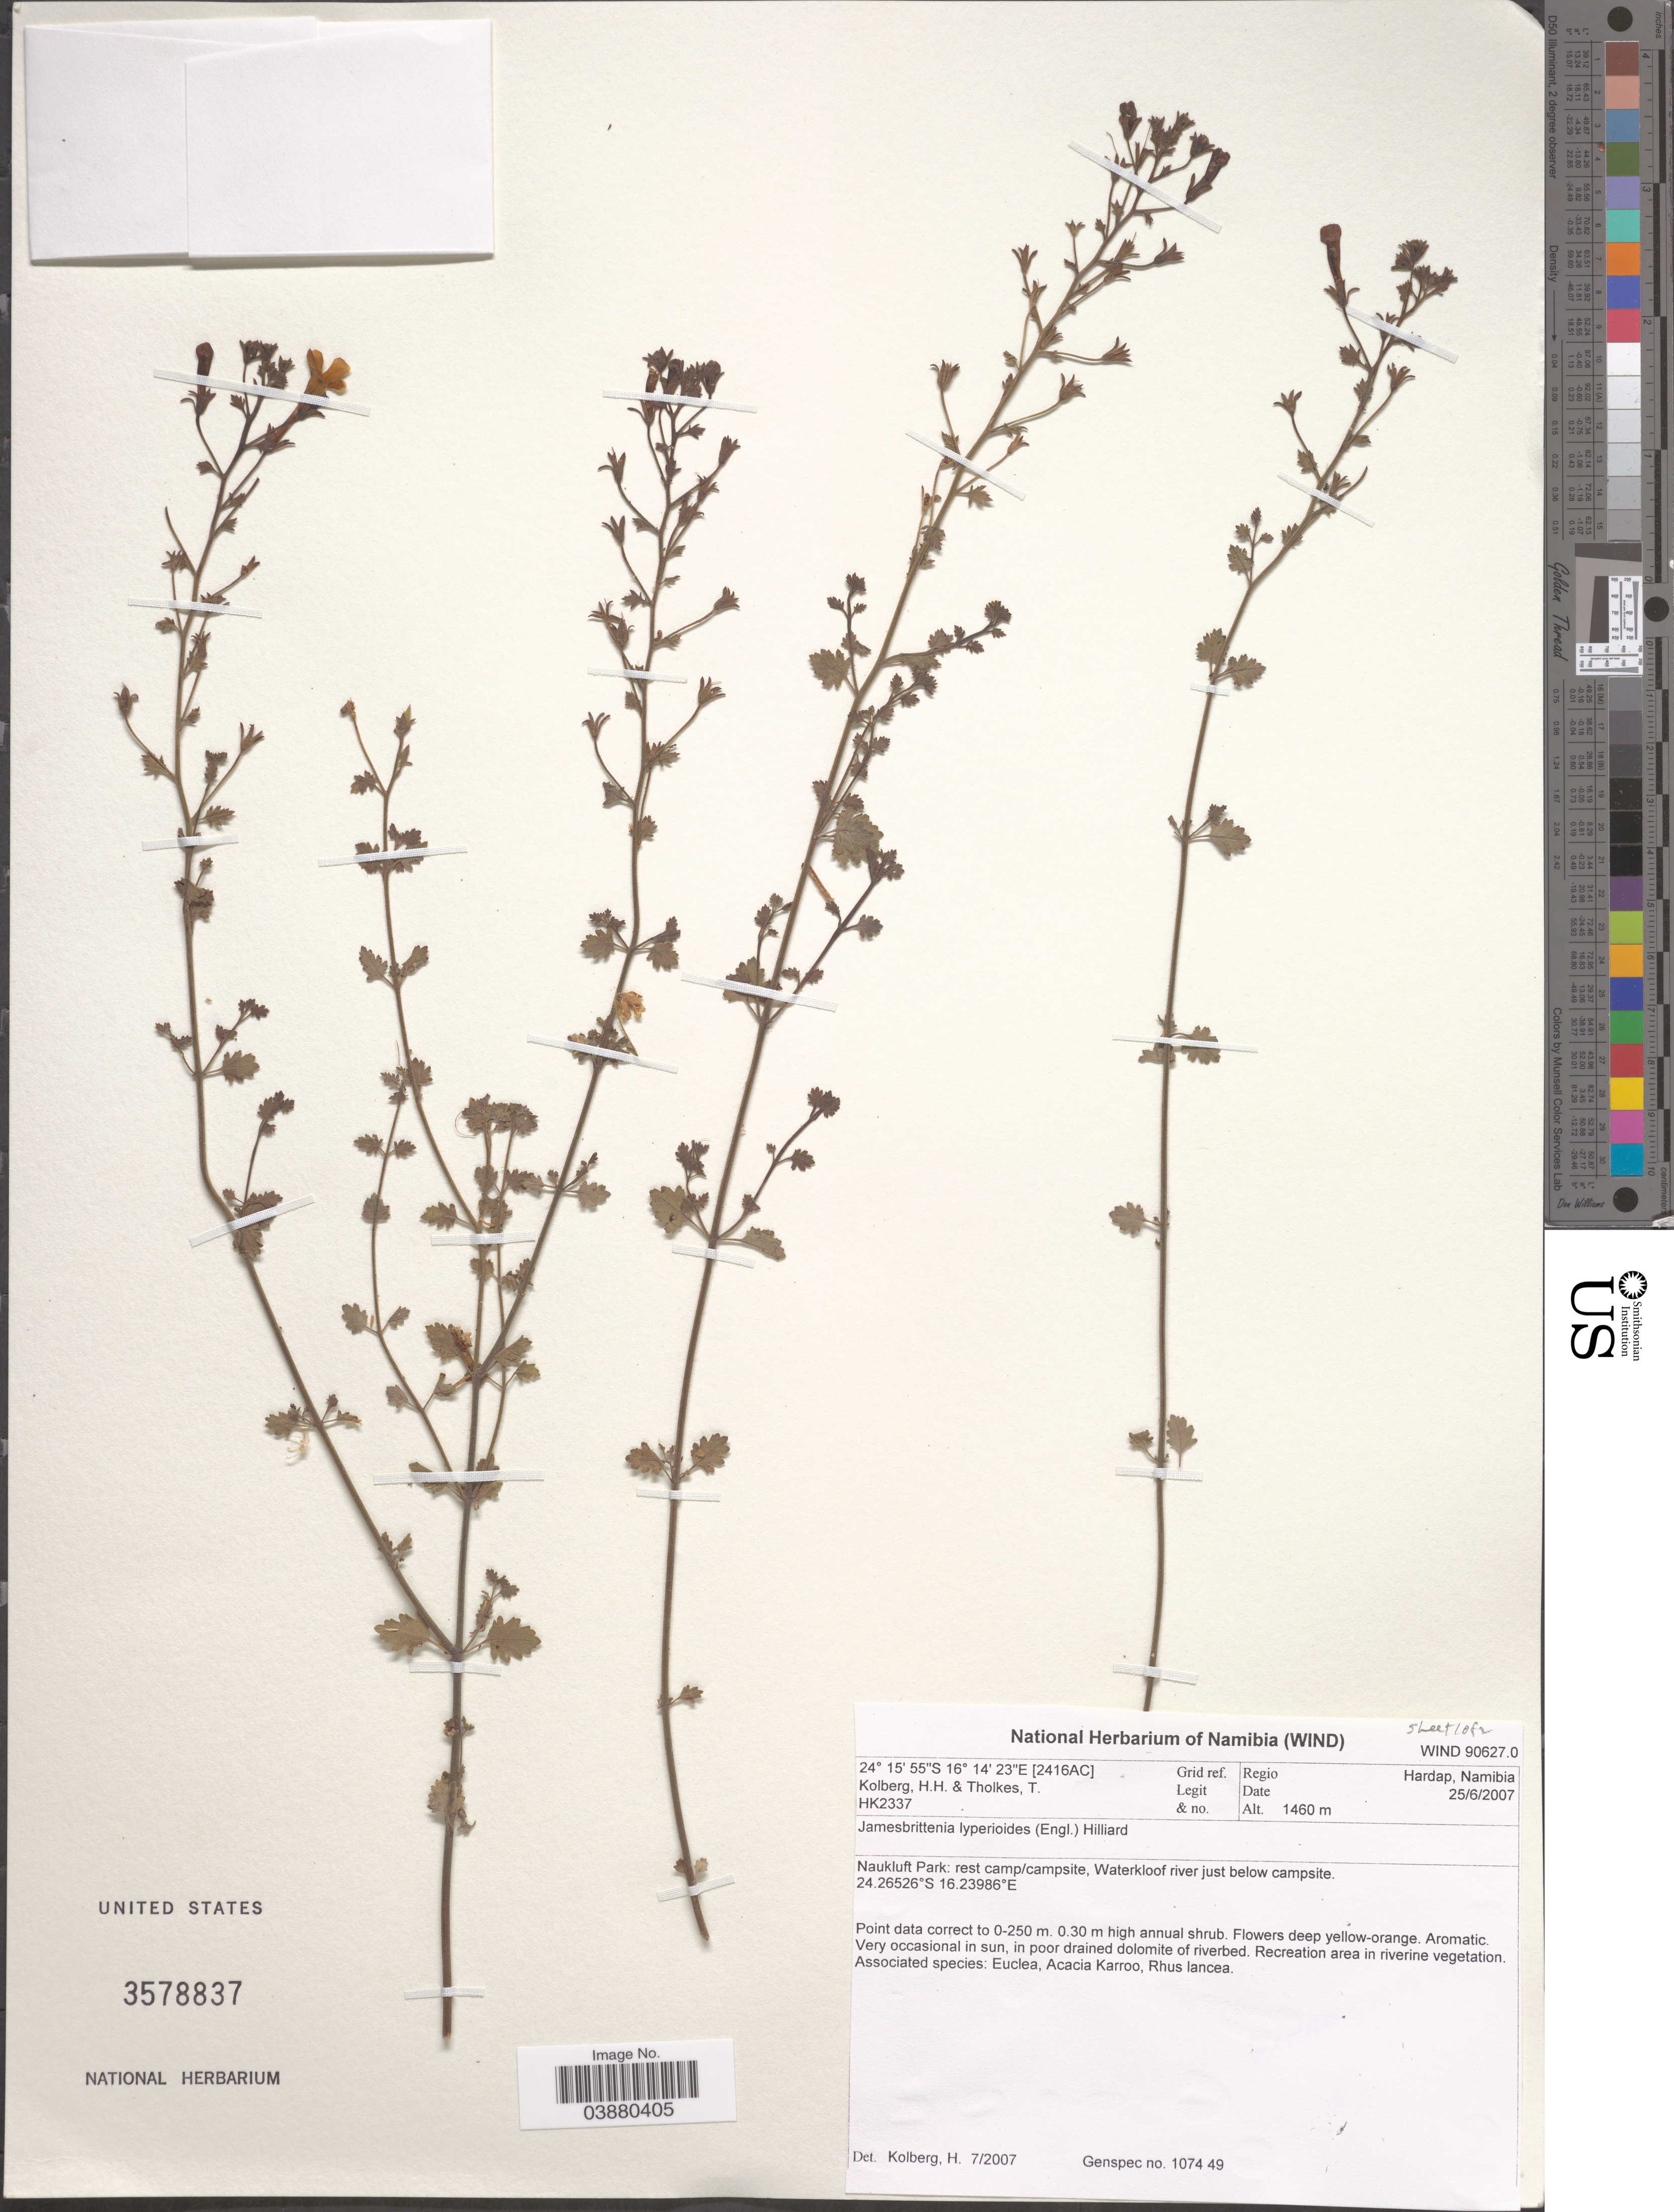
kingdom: Plantae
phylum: Tracheophyta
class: Magnoliopsida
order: Lamiales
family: Scrophulariaceae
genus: Jamesbrittenia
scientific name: Jamesbrittenia lyperioides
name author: (Engl.) Hilliard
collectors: H. H. Kolberg & T. Tholkes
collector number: HK2337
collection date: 2007-06-25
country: Namibia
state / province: Hardap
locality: [2416AC] Grid ref. Regio Hardap. Naukluft Park: rest camp/campsite, Waterkloof river just below campsite.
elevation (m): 1460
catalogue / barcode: US 3578837